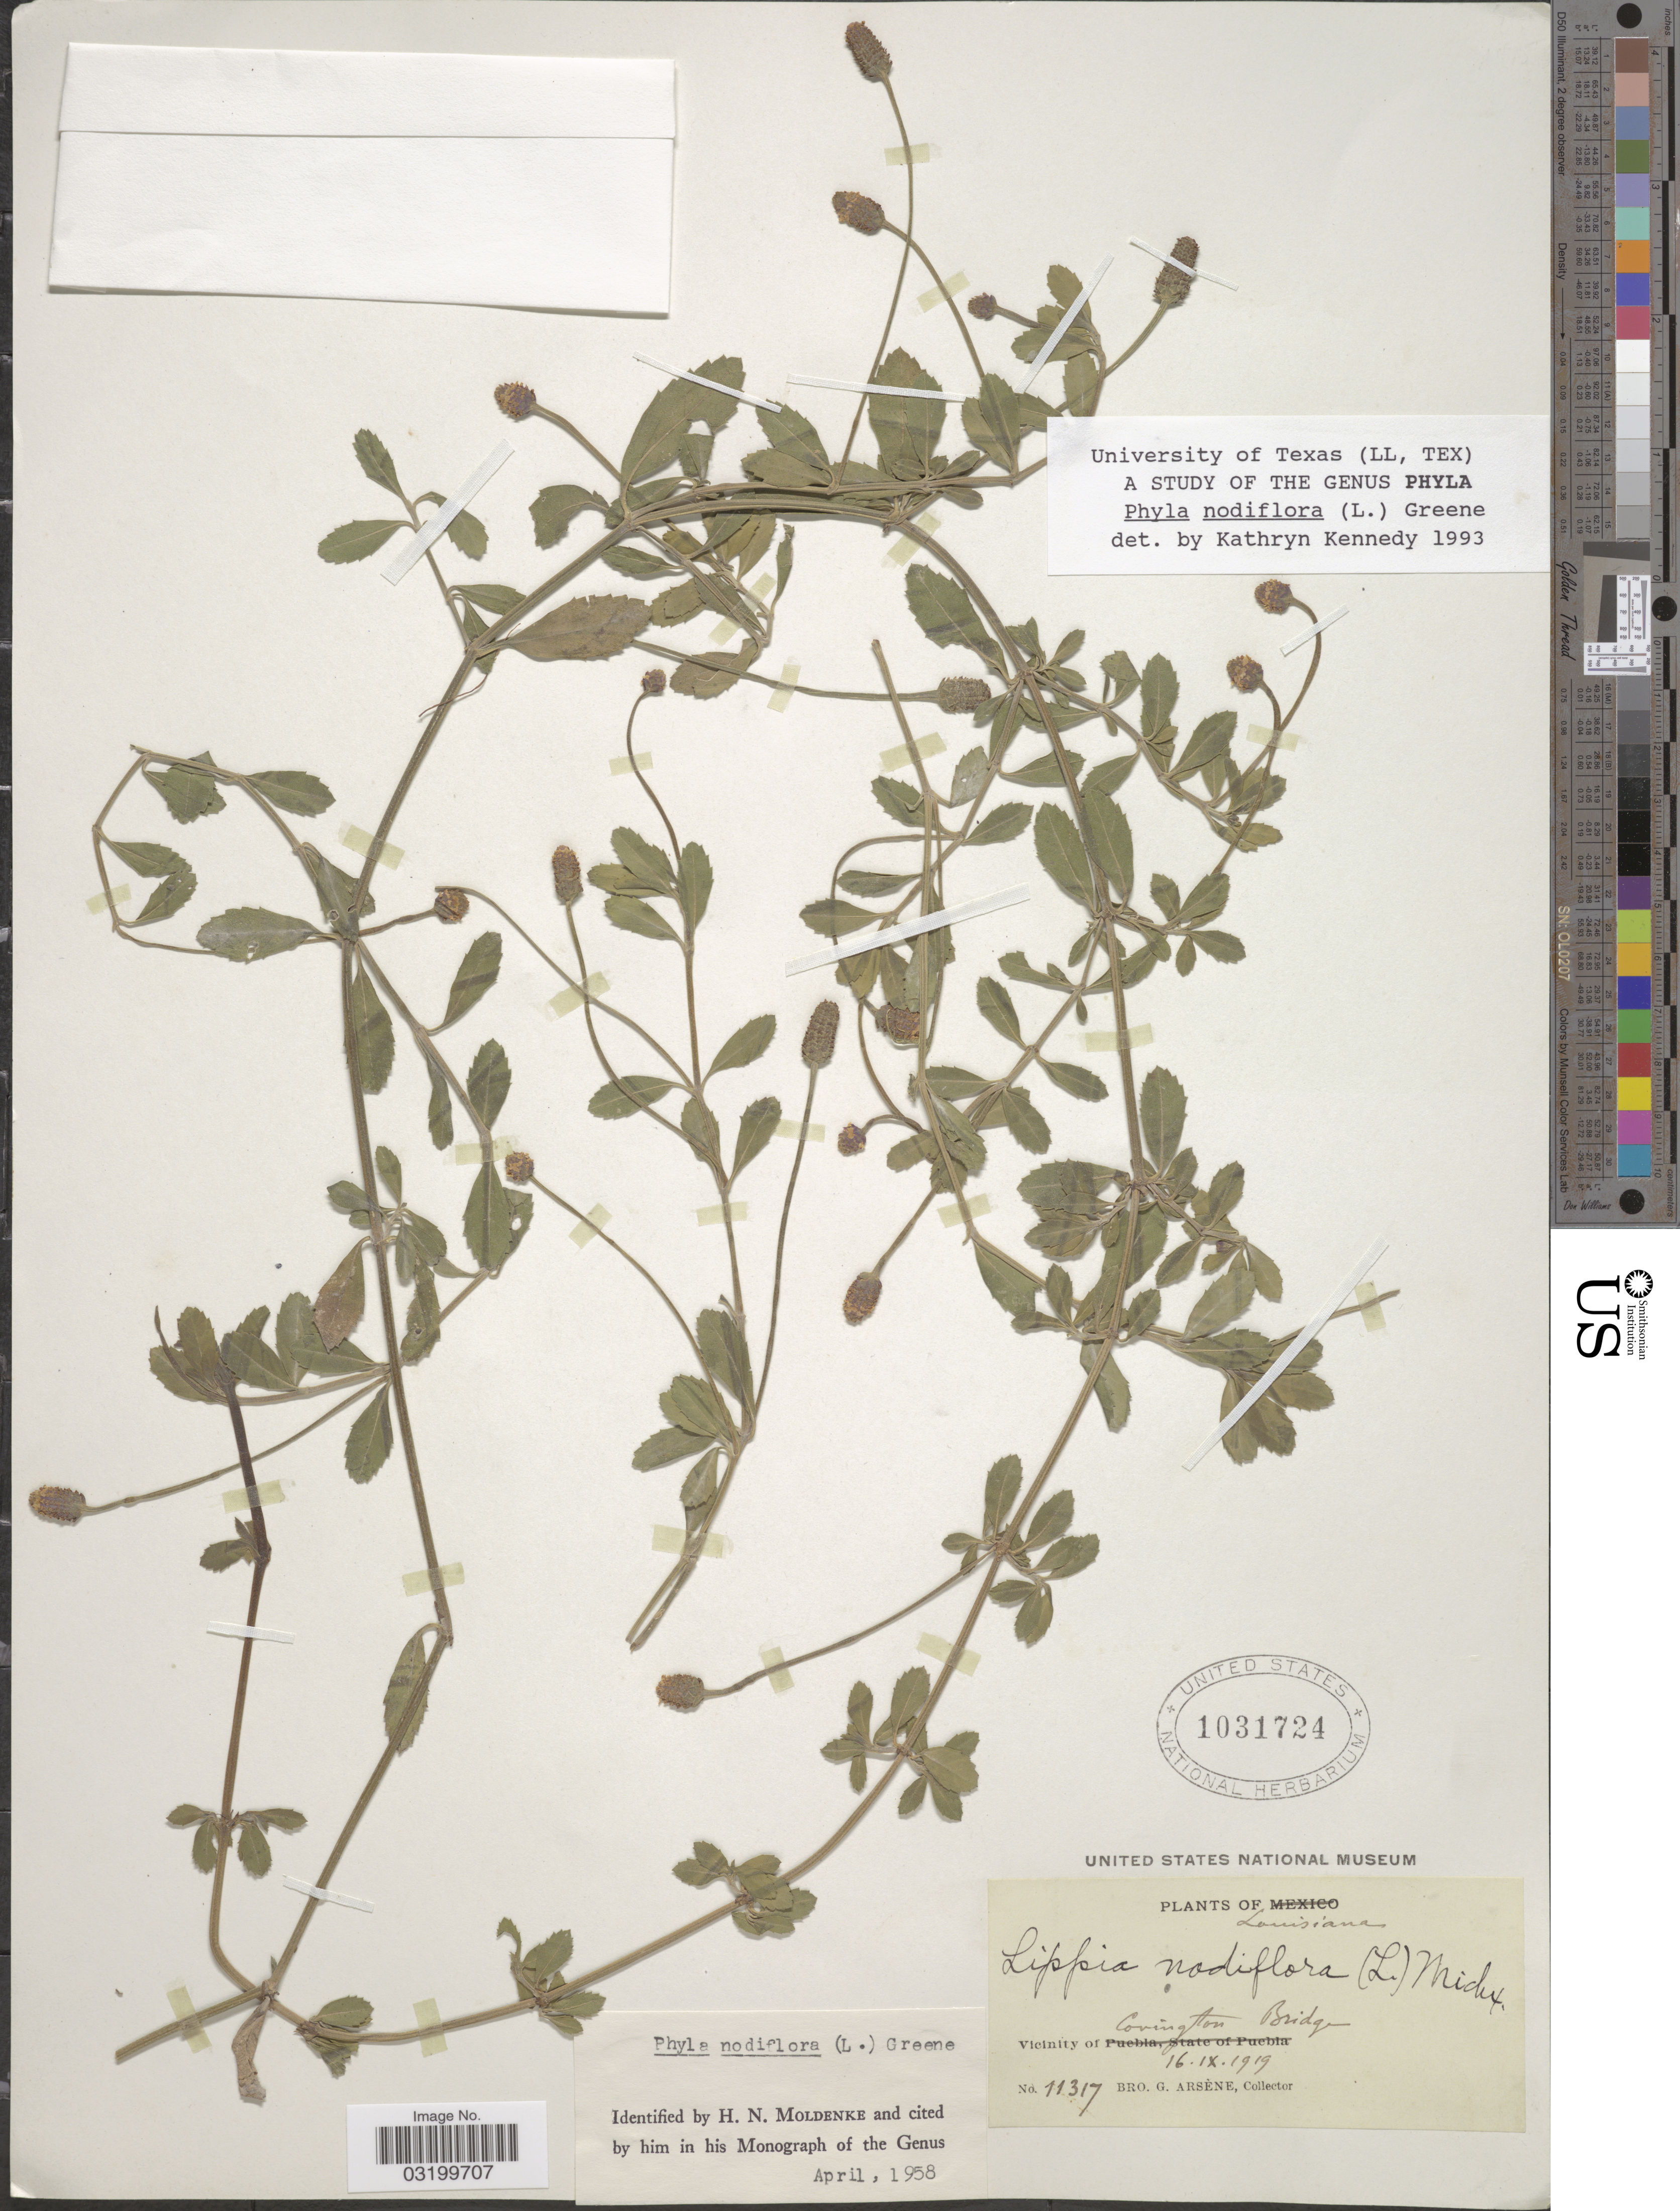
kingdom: Plantae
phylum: Tracheophyta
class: Magnoliopsida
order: Lamiales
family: Verbenaceae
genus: Phyla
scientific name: Phyla nodiflora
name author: (L.) Greene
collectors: Bro. G. Arsène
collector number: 11317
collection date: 1919-09-16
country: United States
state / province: Louisiana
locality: Vicinity of Covington Bridge.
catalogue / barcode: US 1031724